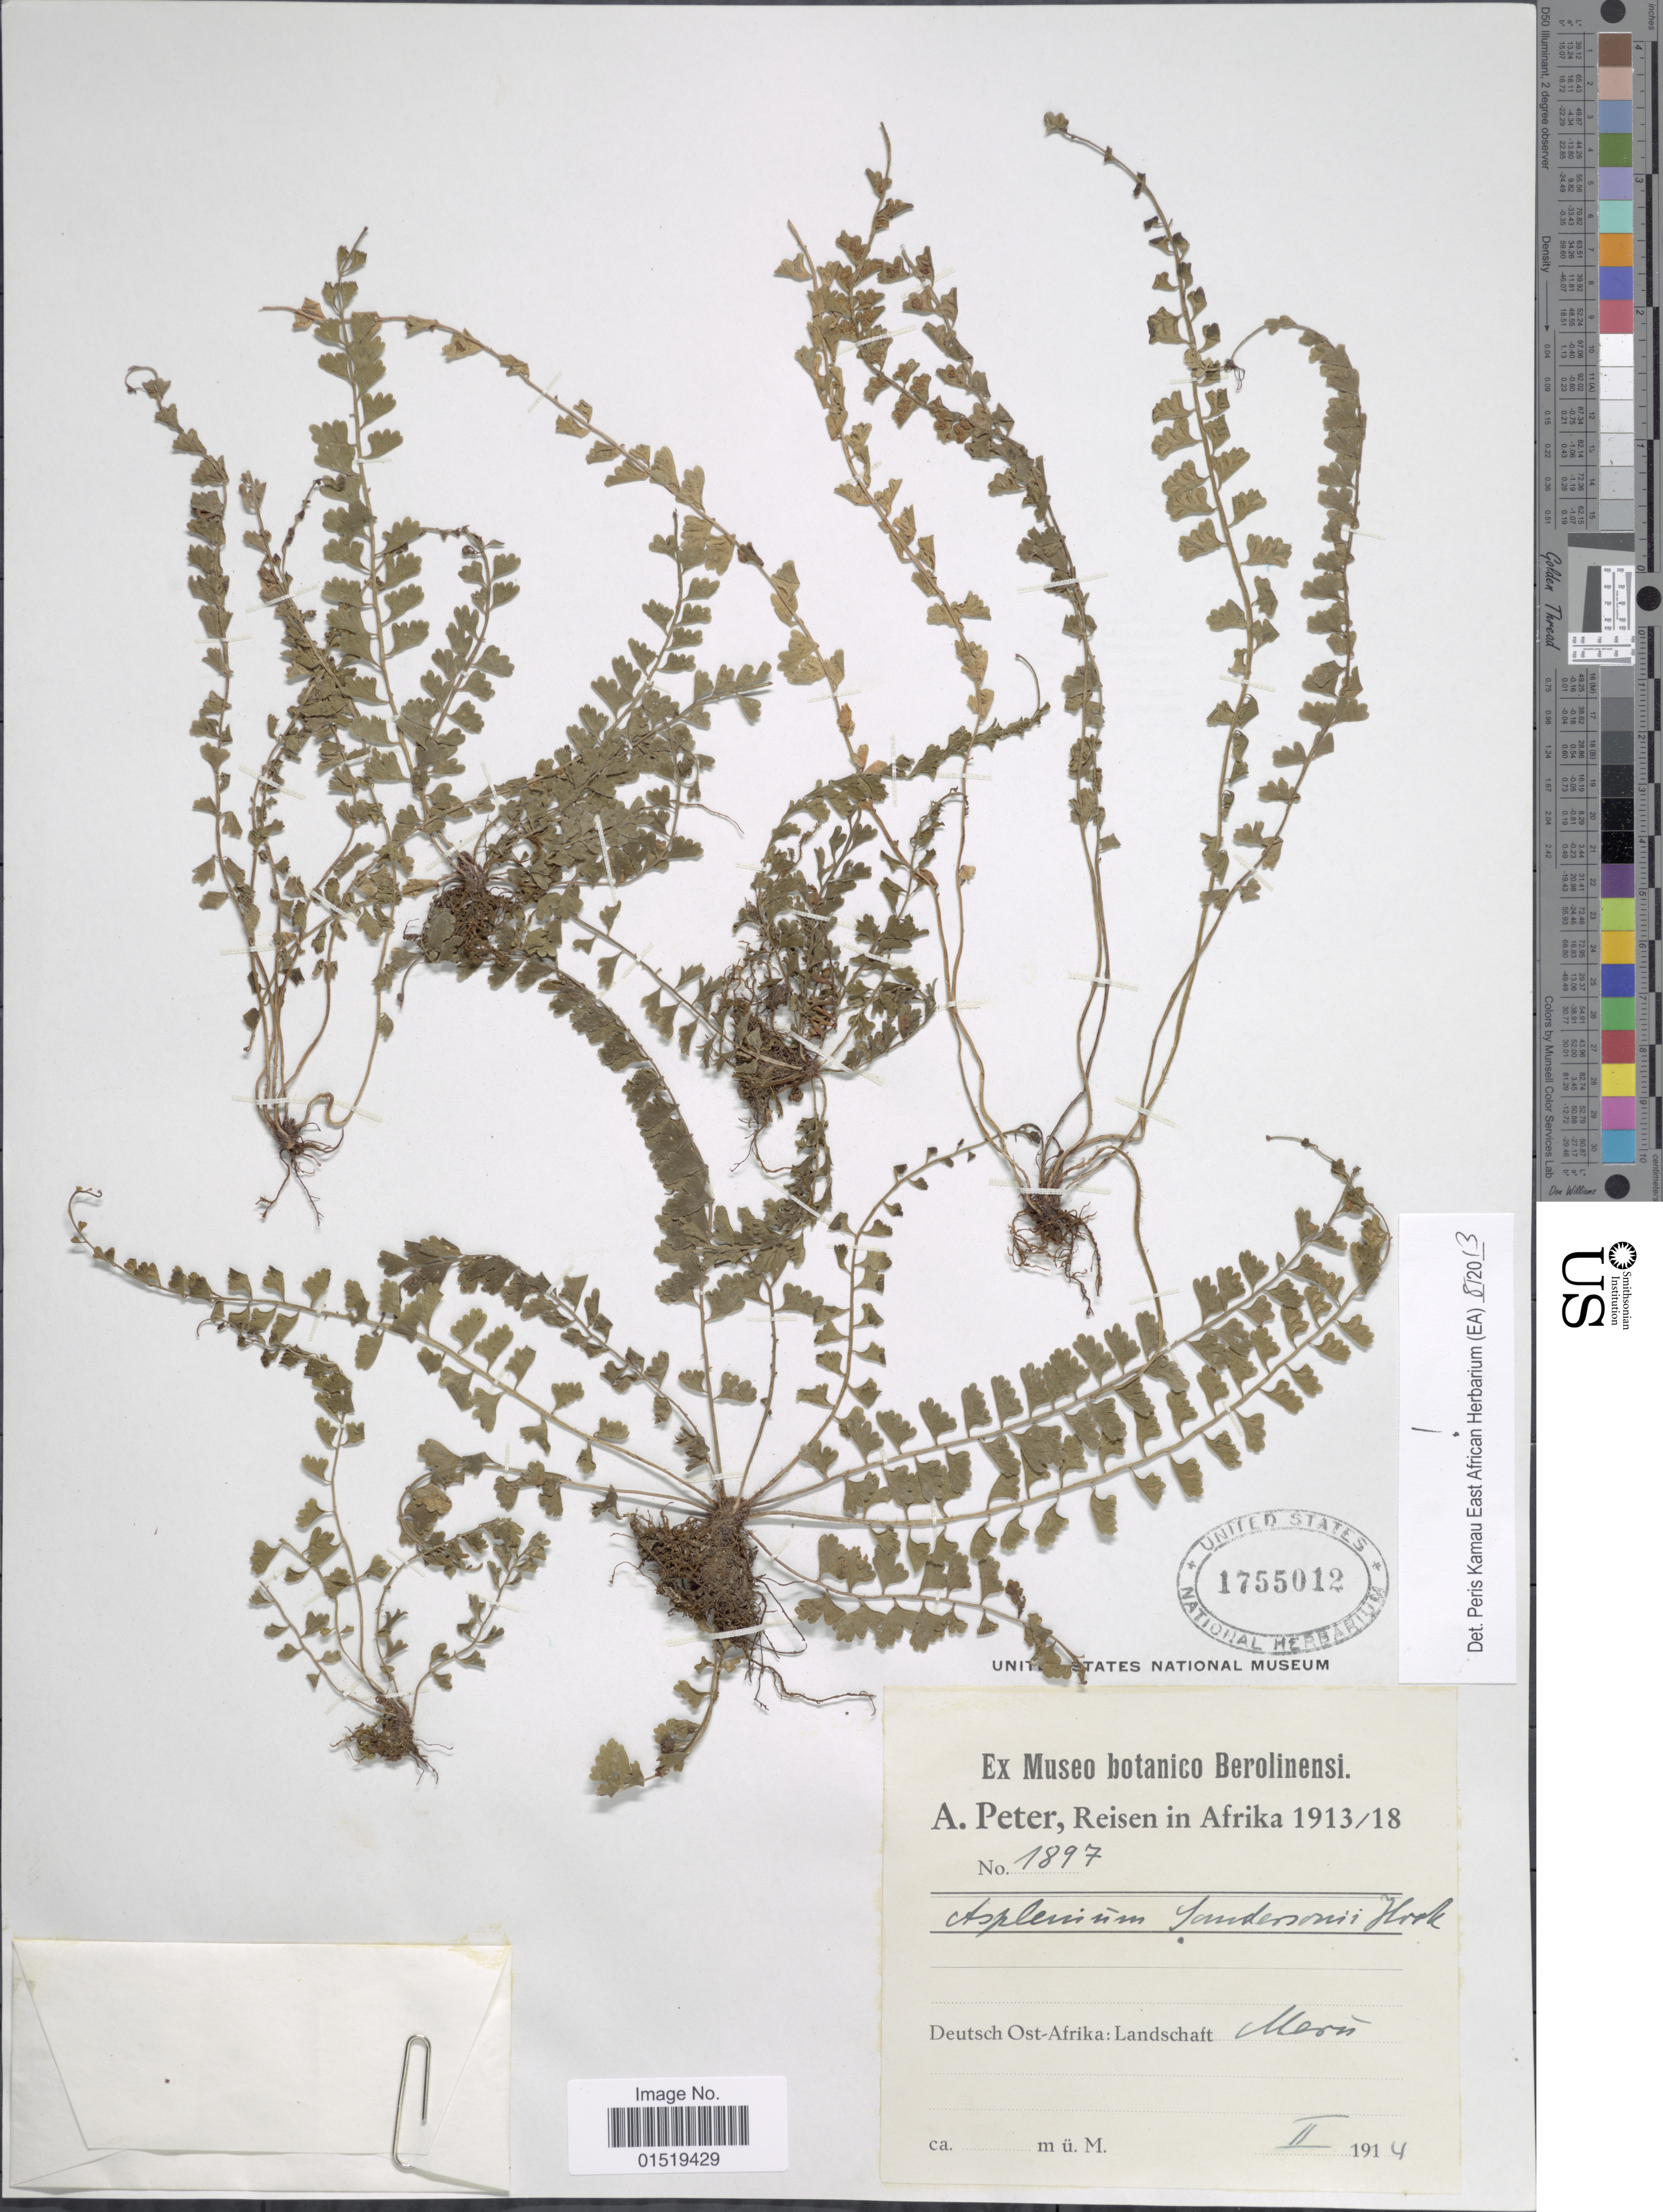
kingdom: Plantae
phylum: Tracheophyta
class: Polypodiopsida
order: Polypodiales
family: Aspleniaceae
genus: Asplenium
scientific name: Asplenium sandersonii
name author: Hook.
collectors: A. Peter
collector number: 1897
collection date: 1914-02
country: Tanzania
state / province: Arusha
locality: Deutsch Ost-Afrika: Landschaft Meru [German East Africa: Meru]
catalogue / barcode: US 1755012